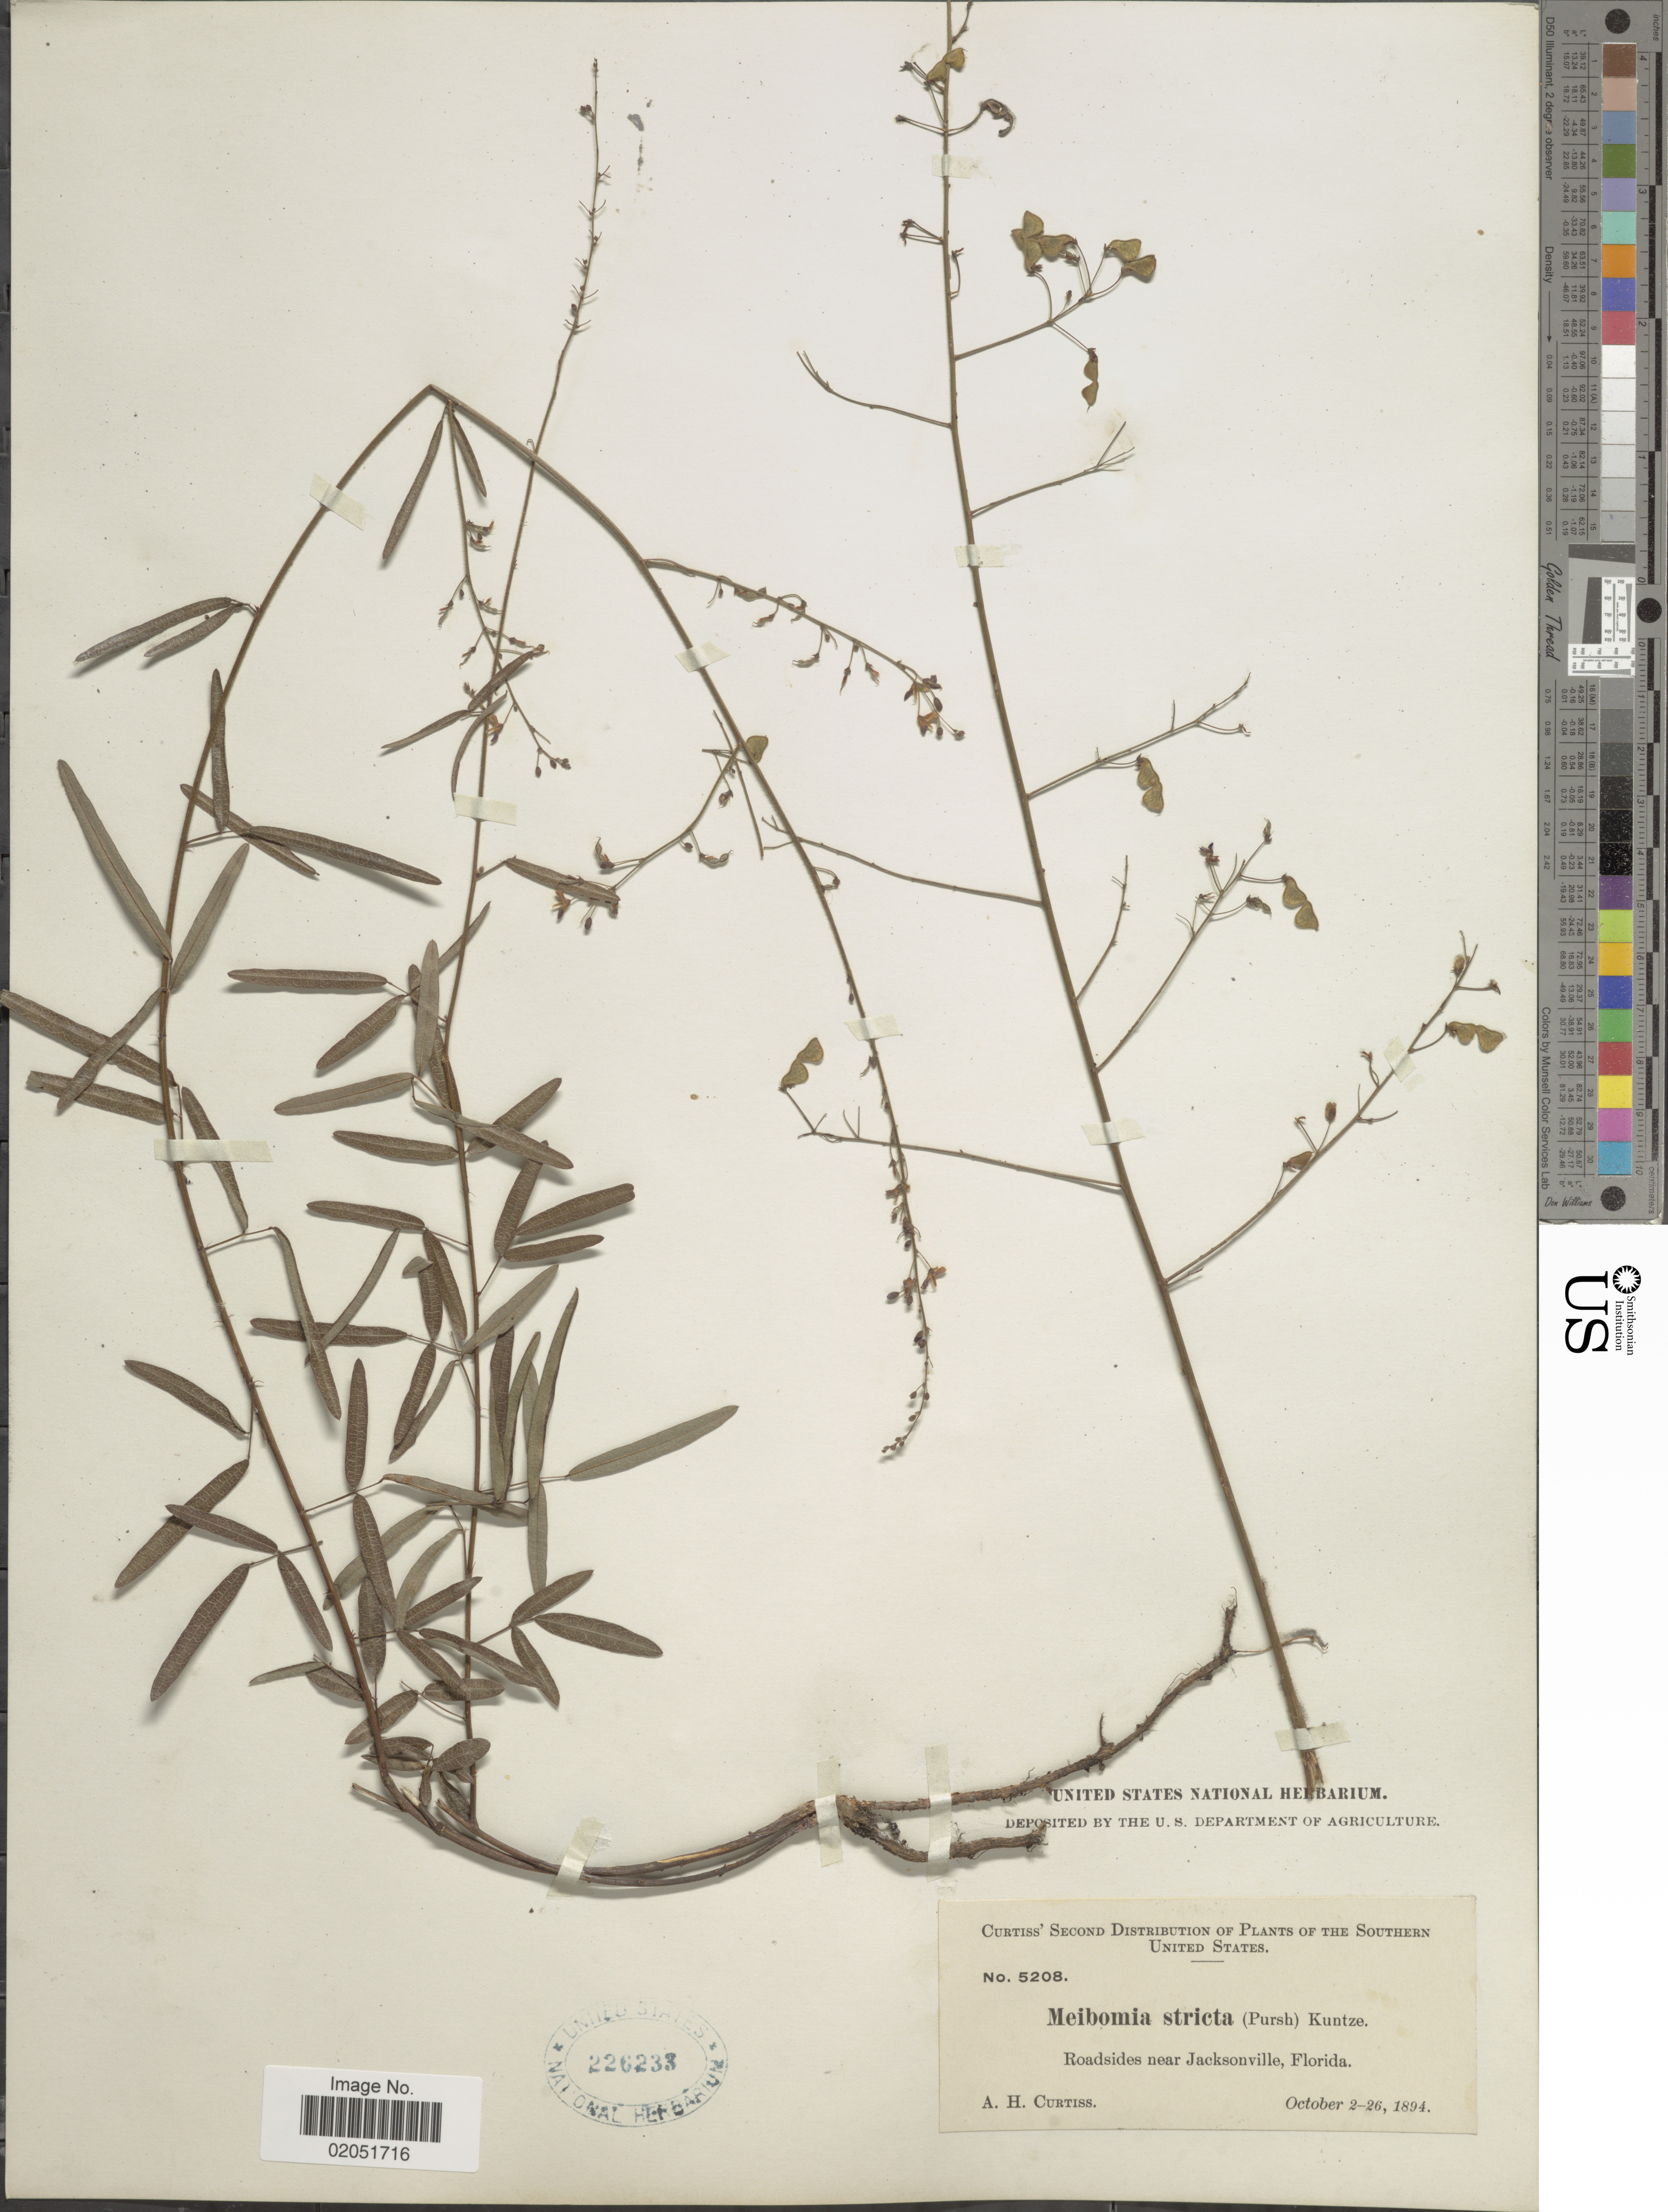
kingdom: Plantae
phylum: Tracheophyta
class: Magnoliopsida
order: Fabales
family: Fabaceae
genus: Desmodium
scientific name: Desmodium strictum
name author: (Pursh) DC.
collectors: A. H. Curtiss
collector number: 5208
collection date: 1894-10-02/1894-10-26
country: United States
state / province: Florida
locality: Roadsides near Jacksonville, Florida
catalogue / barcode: US 226233